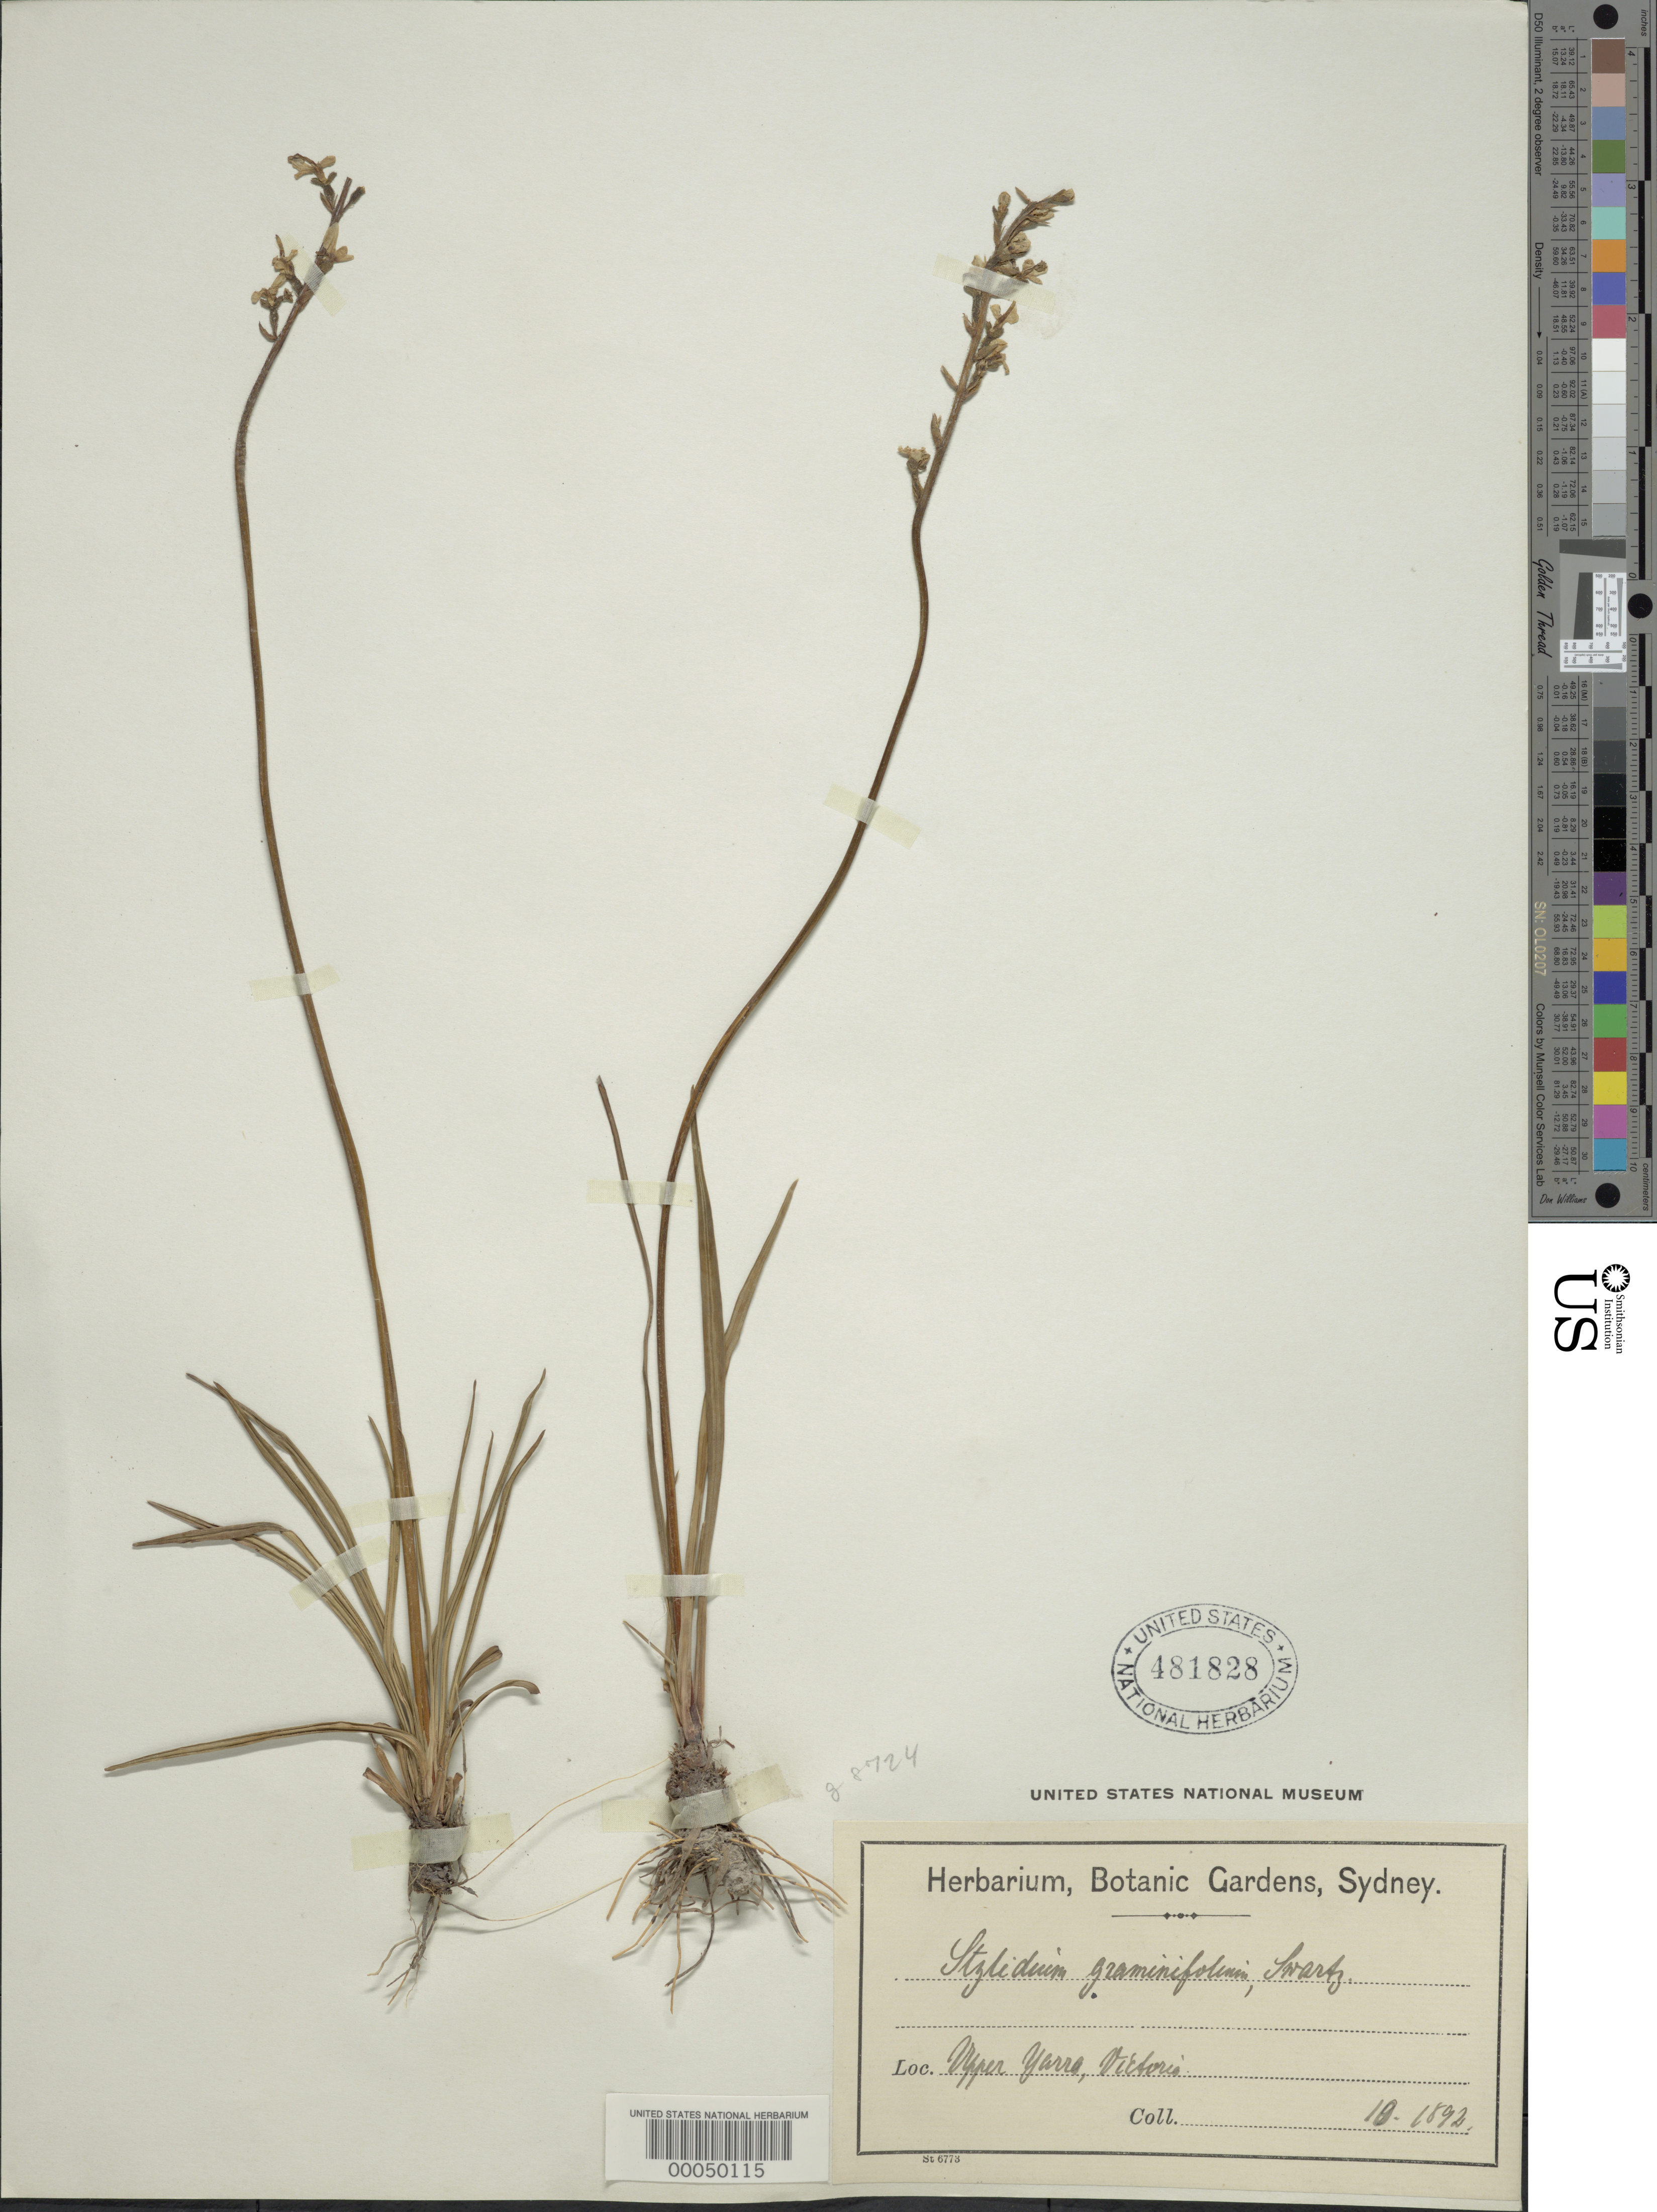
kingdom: Plantae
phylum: Tracheophyta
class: Magnoliopsida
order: Asterales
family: Stylidiaceae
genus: Stylidium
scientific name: Stylidium graminifolium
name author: Sw. ex Willd.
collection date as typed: Oct 1892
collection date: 1892-10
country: Australia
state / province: Victoria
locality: Upper Yarra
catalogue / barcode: US 481828